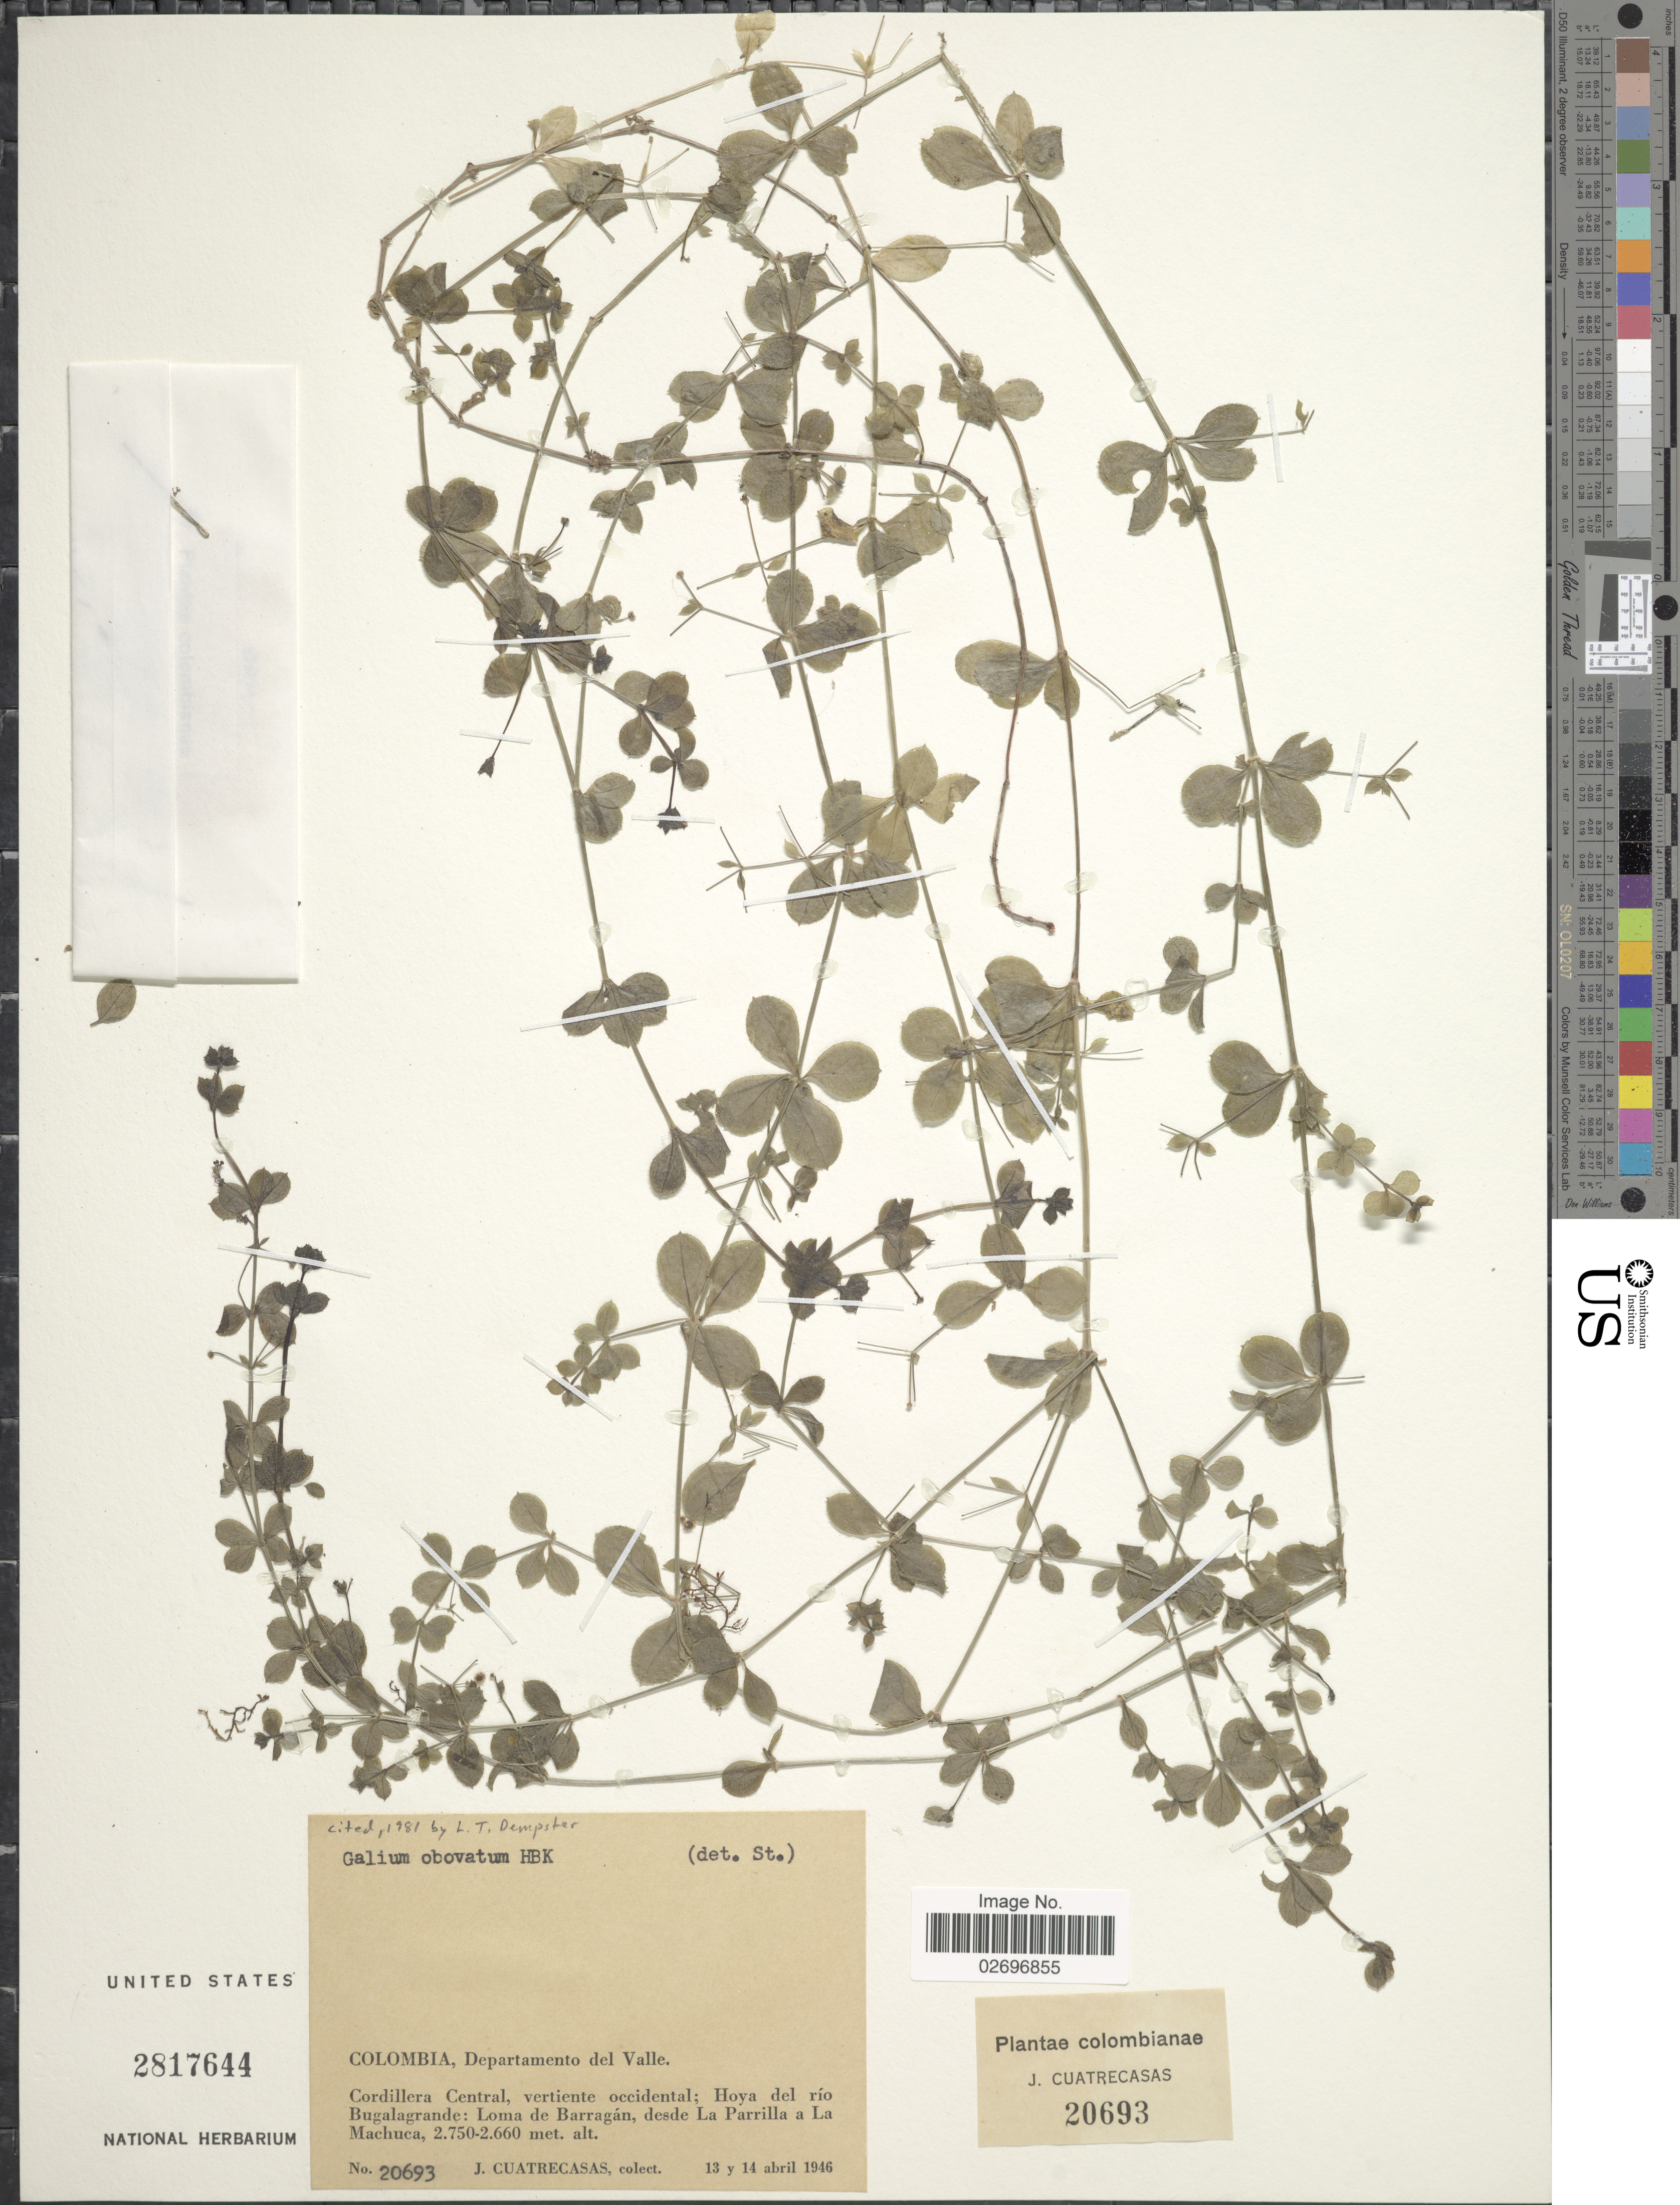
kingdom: Plantae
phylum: Tracheophyta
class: Magnoliopsida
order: Gentianales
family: Rubiaceae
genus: Galium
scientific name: Galium obovatum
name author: Kunth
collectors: J. Cuatrecasas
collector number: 20693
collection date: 1946-04-13/1946-04-14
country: Colombia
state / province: Valle del Cauca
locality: Departamento del Valle, Cordillera Central, vertiente occidental; Hoya del rio Bugalagrande: Loma de Barragan, desde La Parilla a La Machuca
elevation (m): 2660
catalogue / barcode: US 2817644